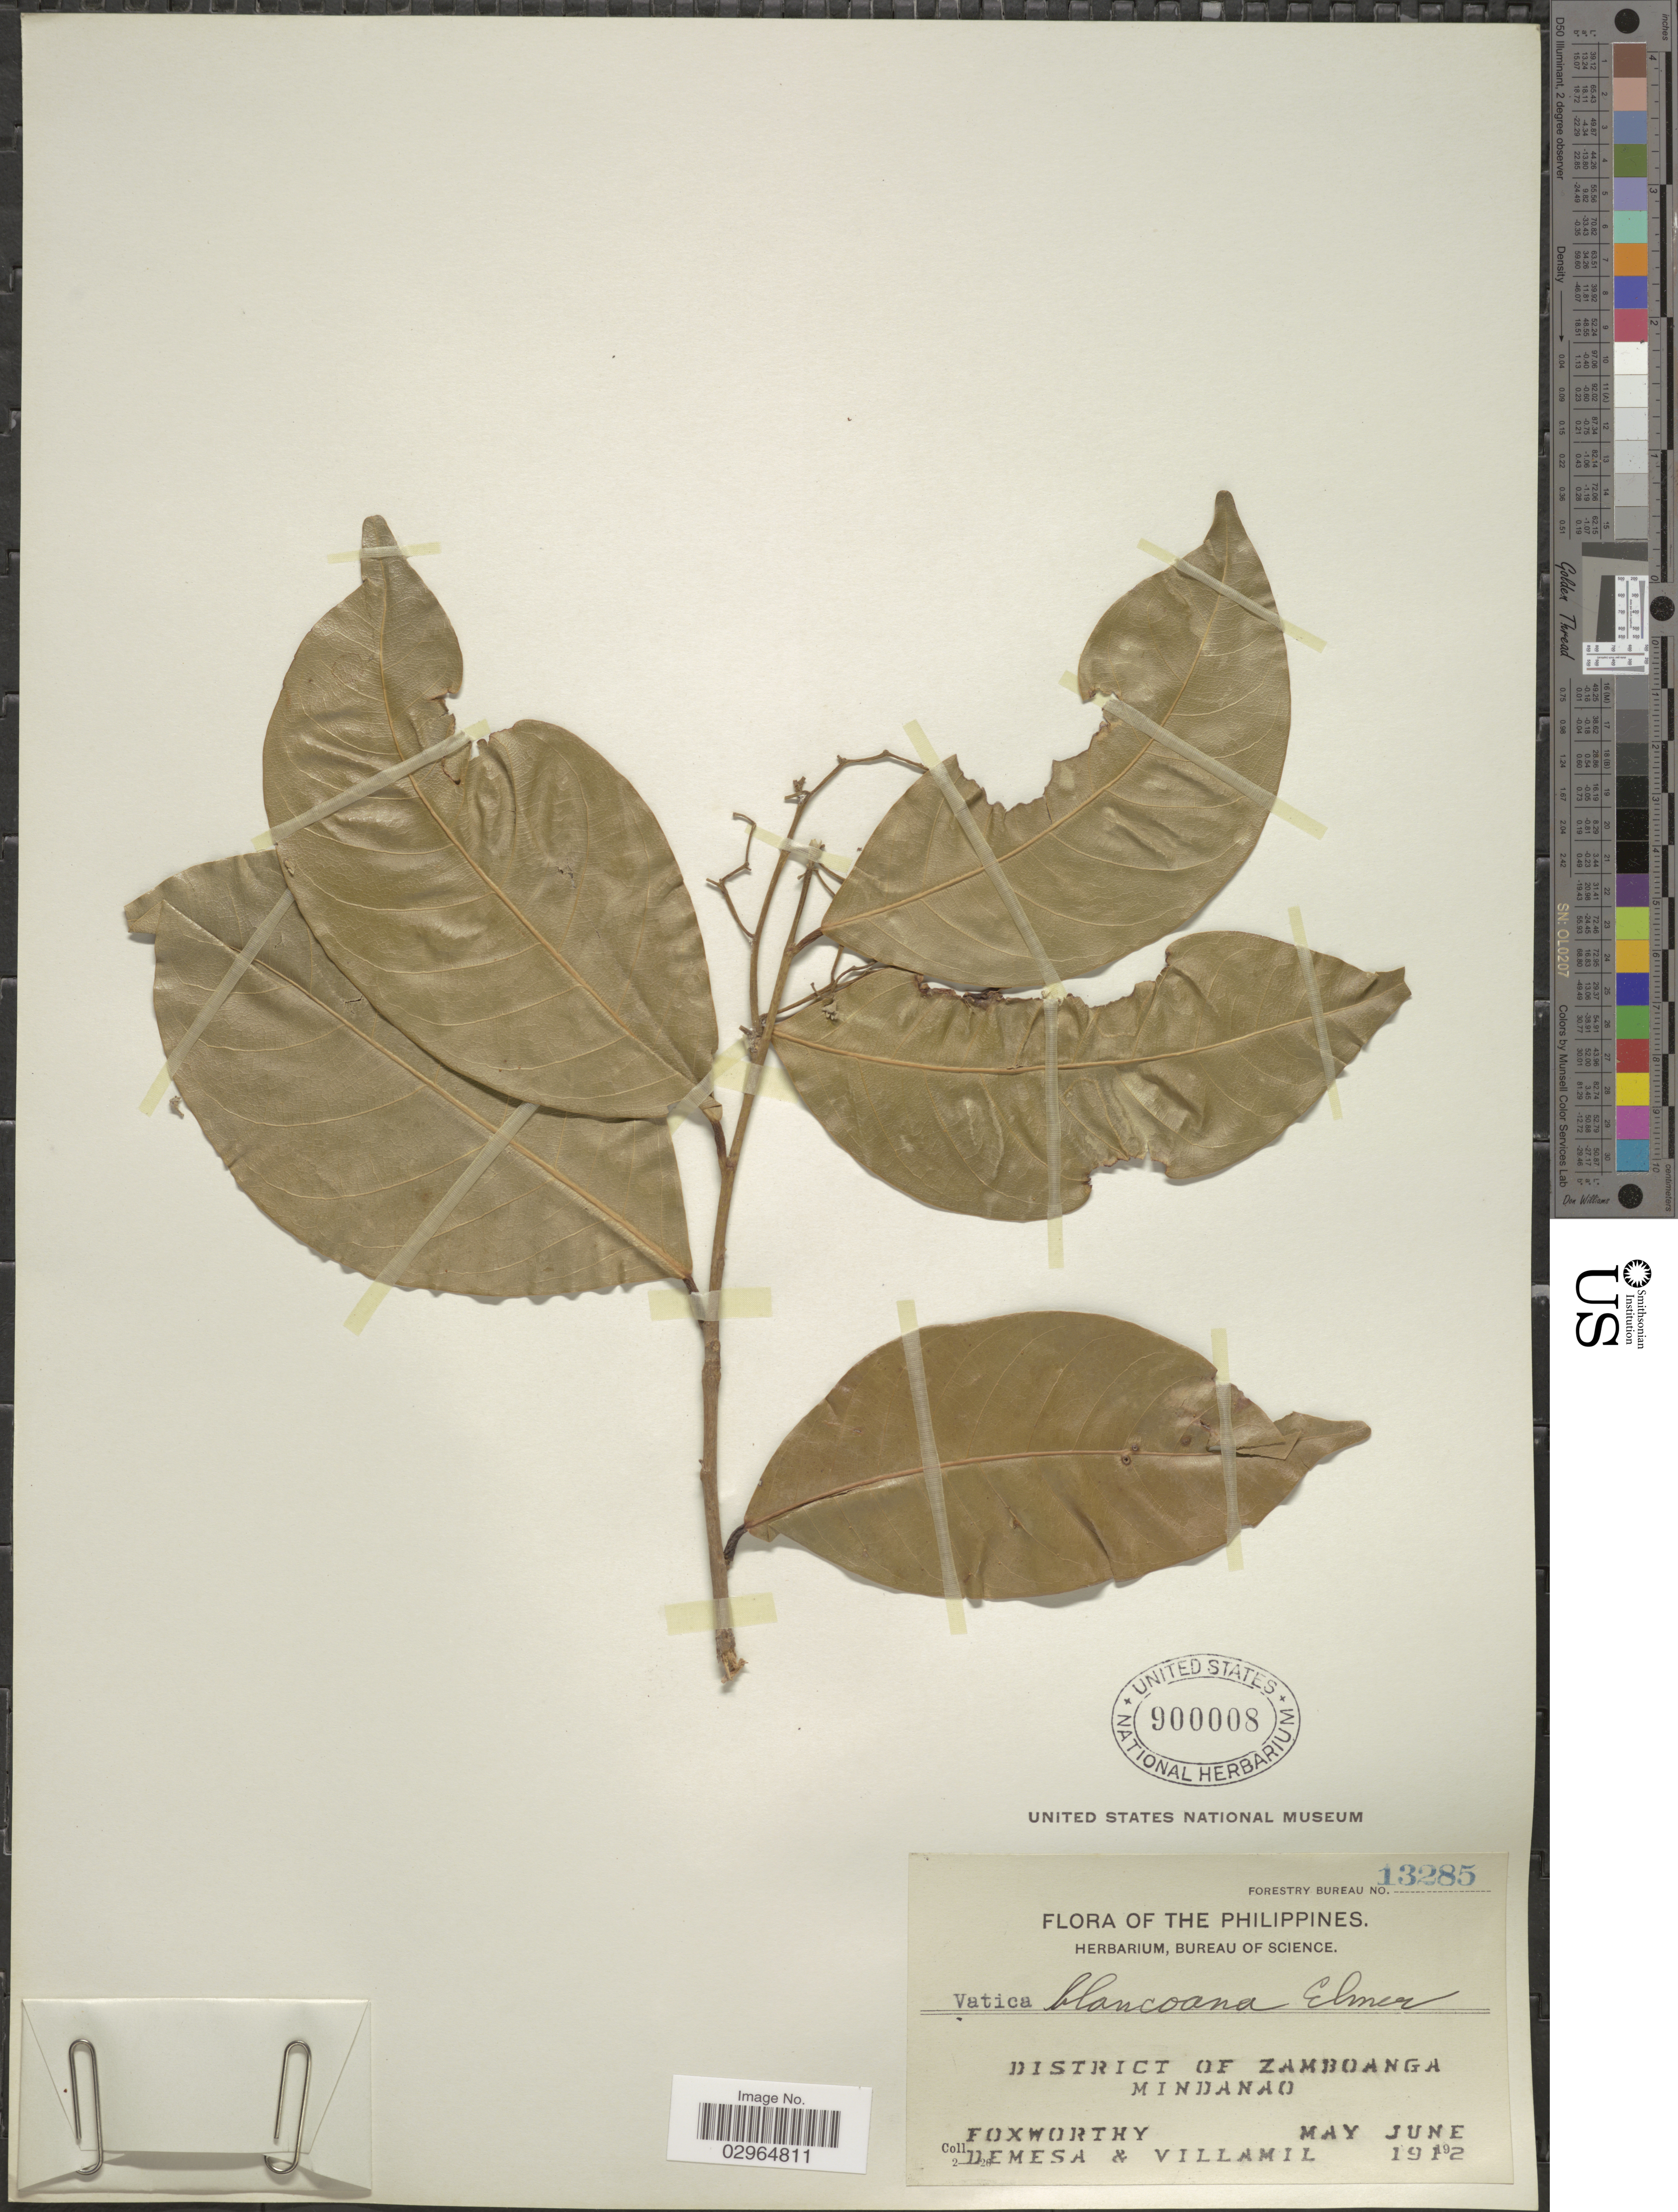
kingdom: Plantae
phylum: Tracheophyta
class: Magnoliopsida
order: Malvales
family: Dipterocarpaceae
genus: Vatica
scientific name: Vatica blancoana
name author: Elmer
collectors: Foxworthy, Demesa & Villamil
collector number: Forestry Bureau 13285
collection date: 1912-05/1912-06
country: Philippines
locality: District of Zamboanga. Mindanao.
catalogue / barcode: US 900008